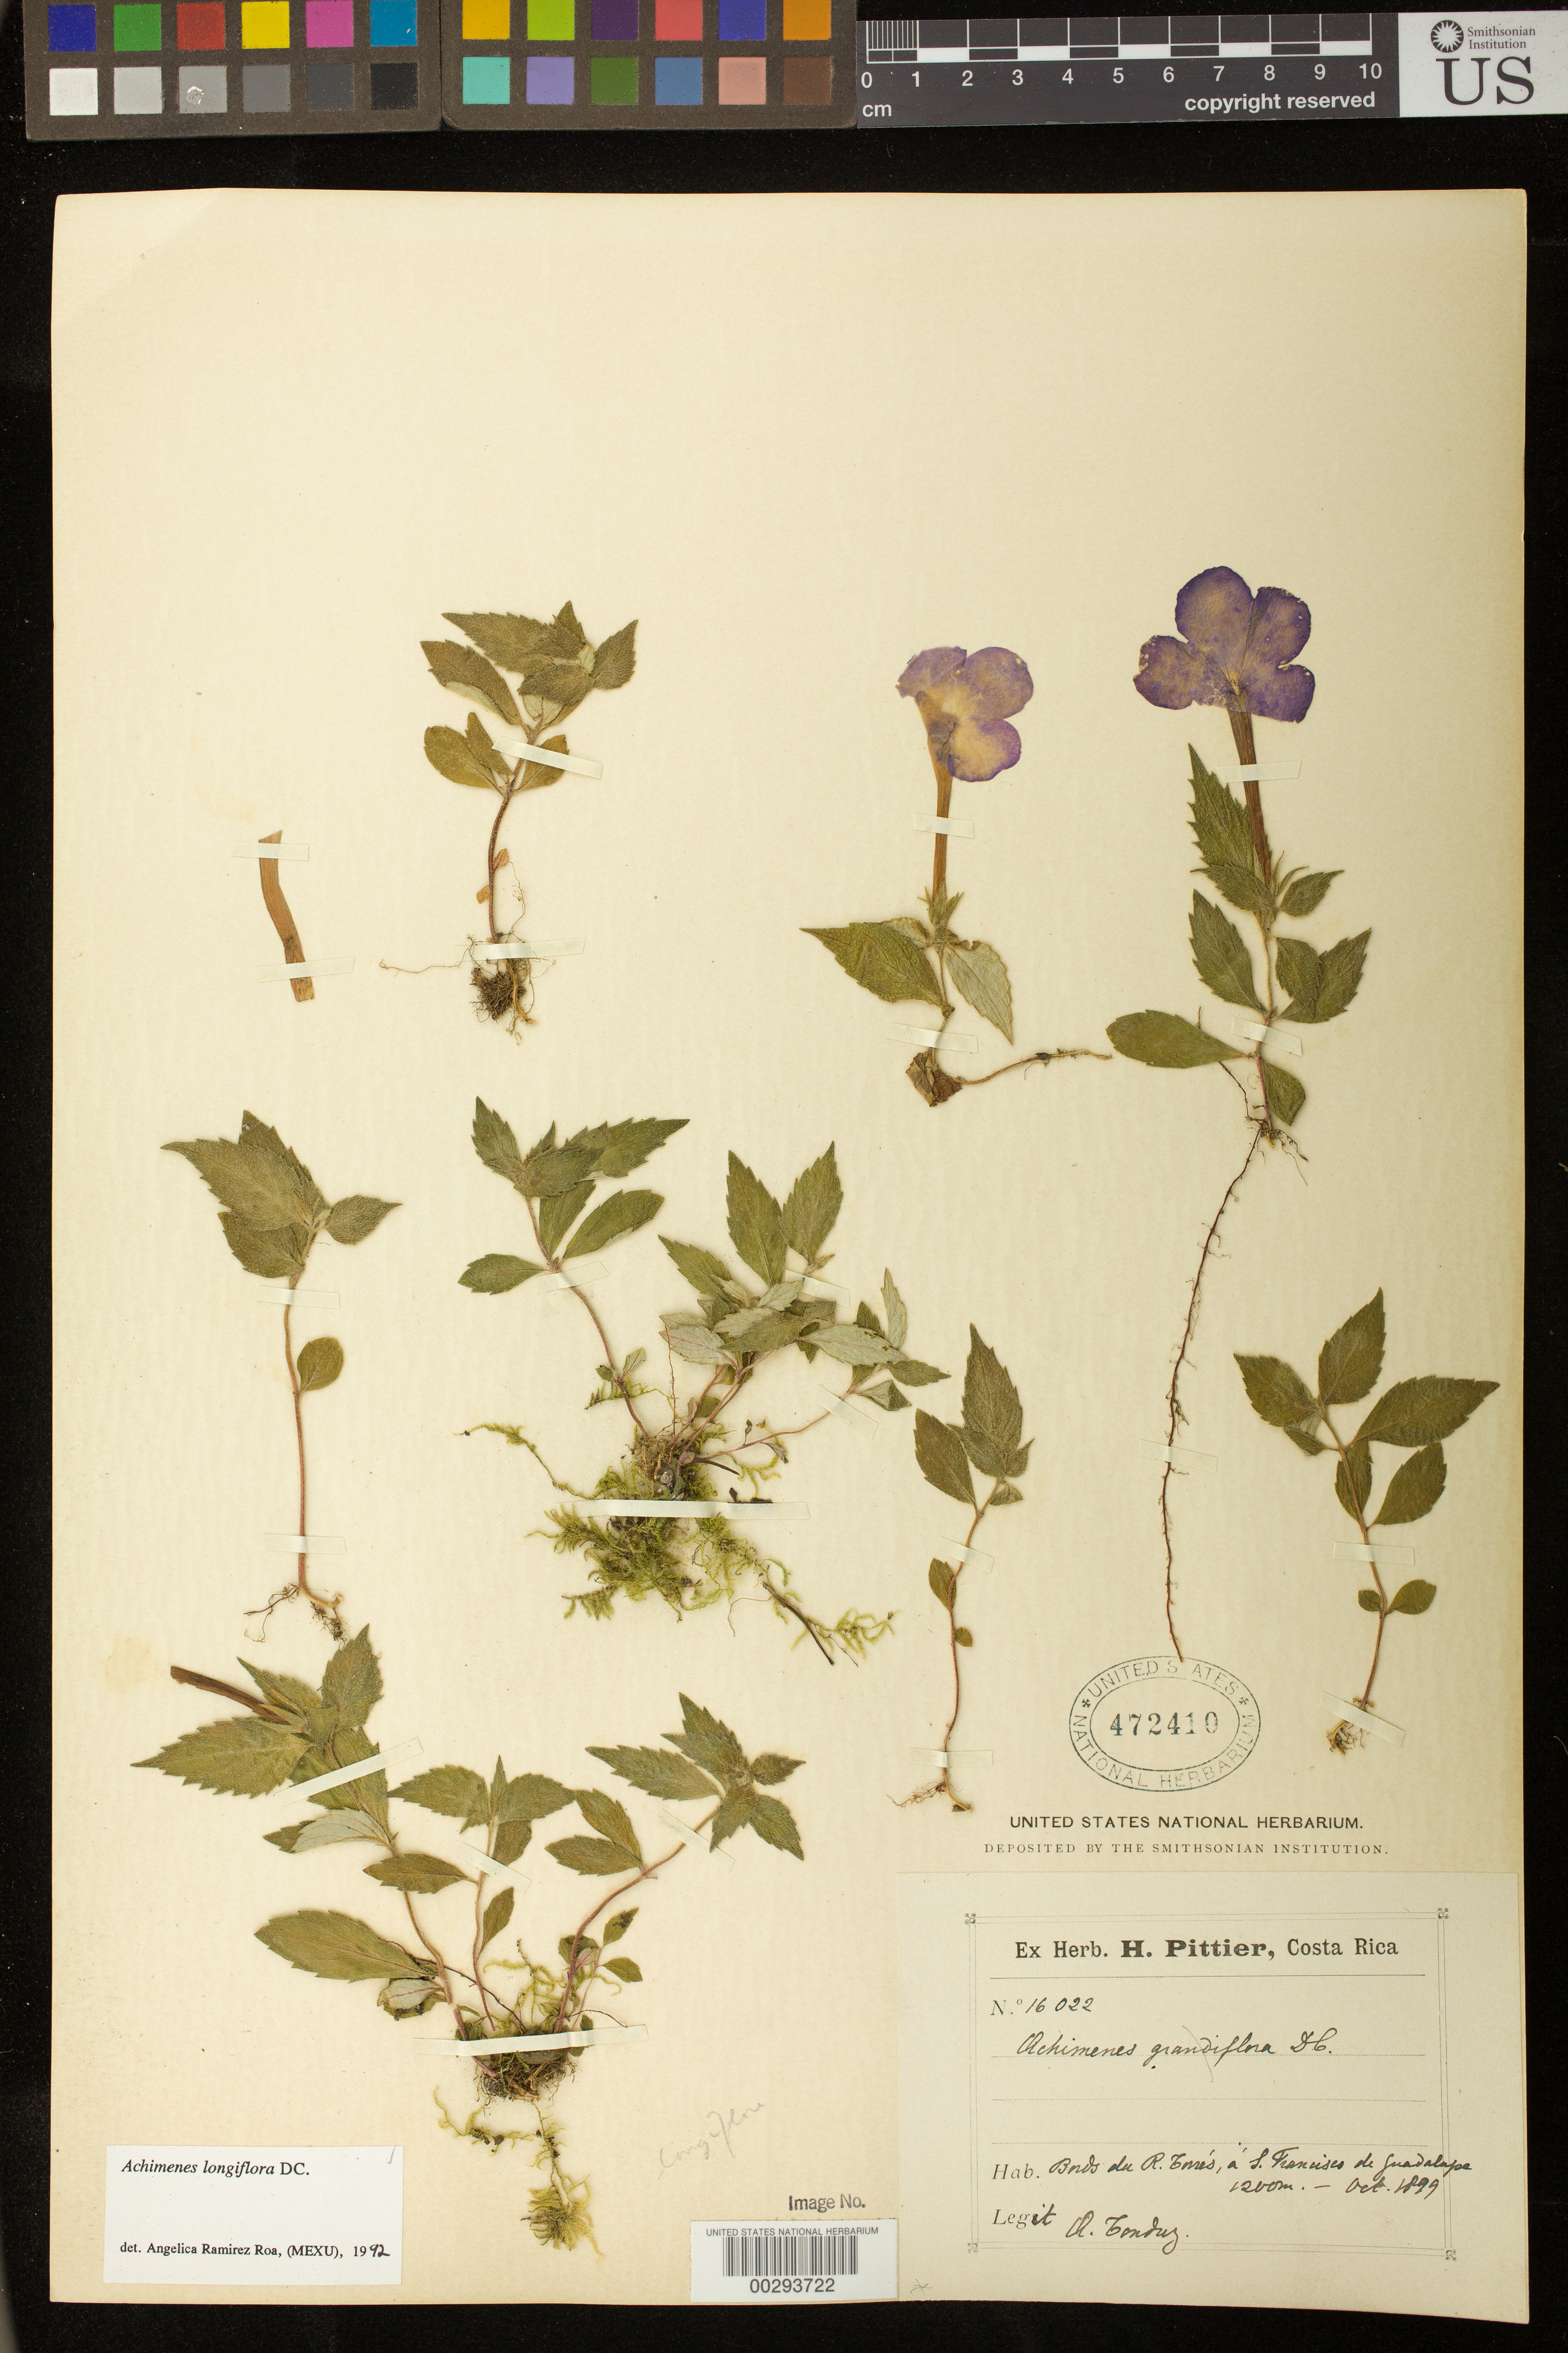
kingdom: Plantae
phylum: Tracheophyta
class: Magnoliopsida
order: Lamiales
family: Gesneriaceae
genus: Achimenes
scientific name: Achimenes longiflora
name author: DC.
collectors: A. Tonduz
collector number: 16022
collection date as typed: Oct 1899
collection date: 1899-10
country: Costa Rica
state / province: San José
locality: Bords du R. Torres, a S. Francisco de Guadalupe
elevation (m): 1200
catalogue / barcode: US 472410